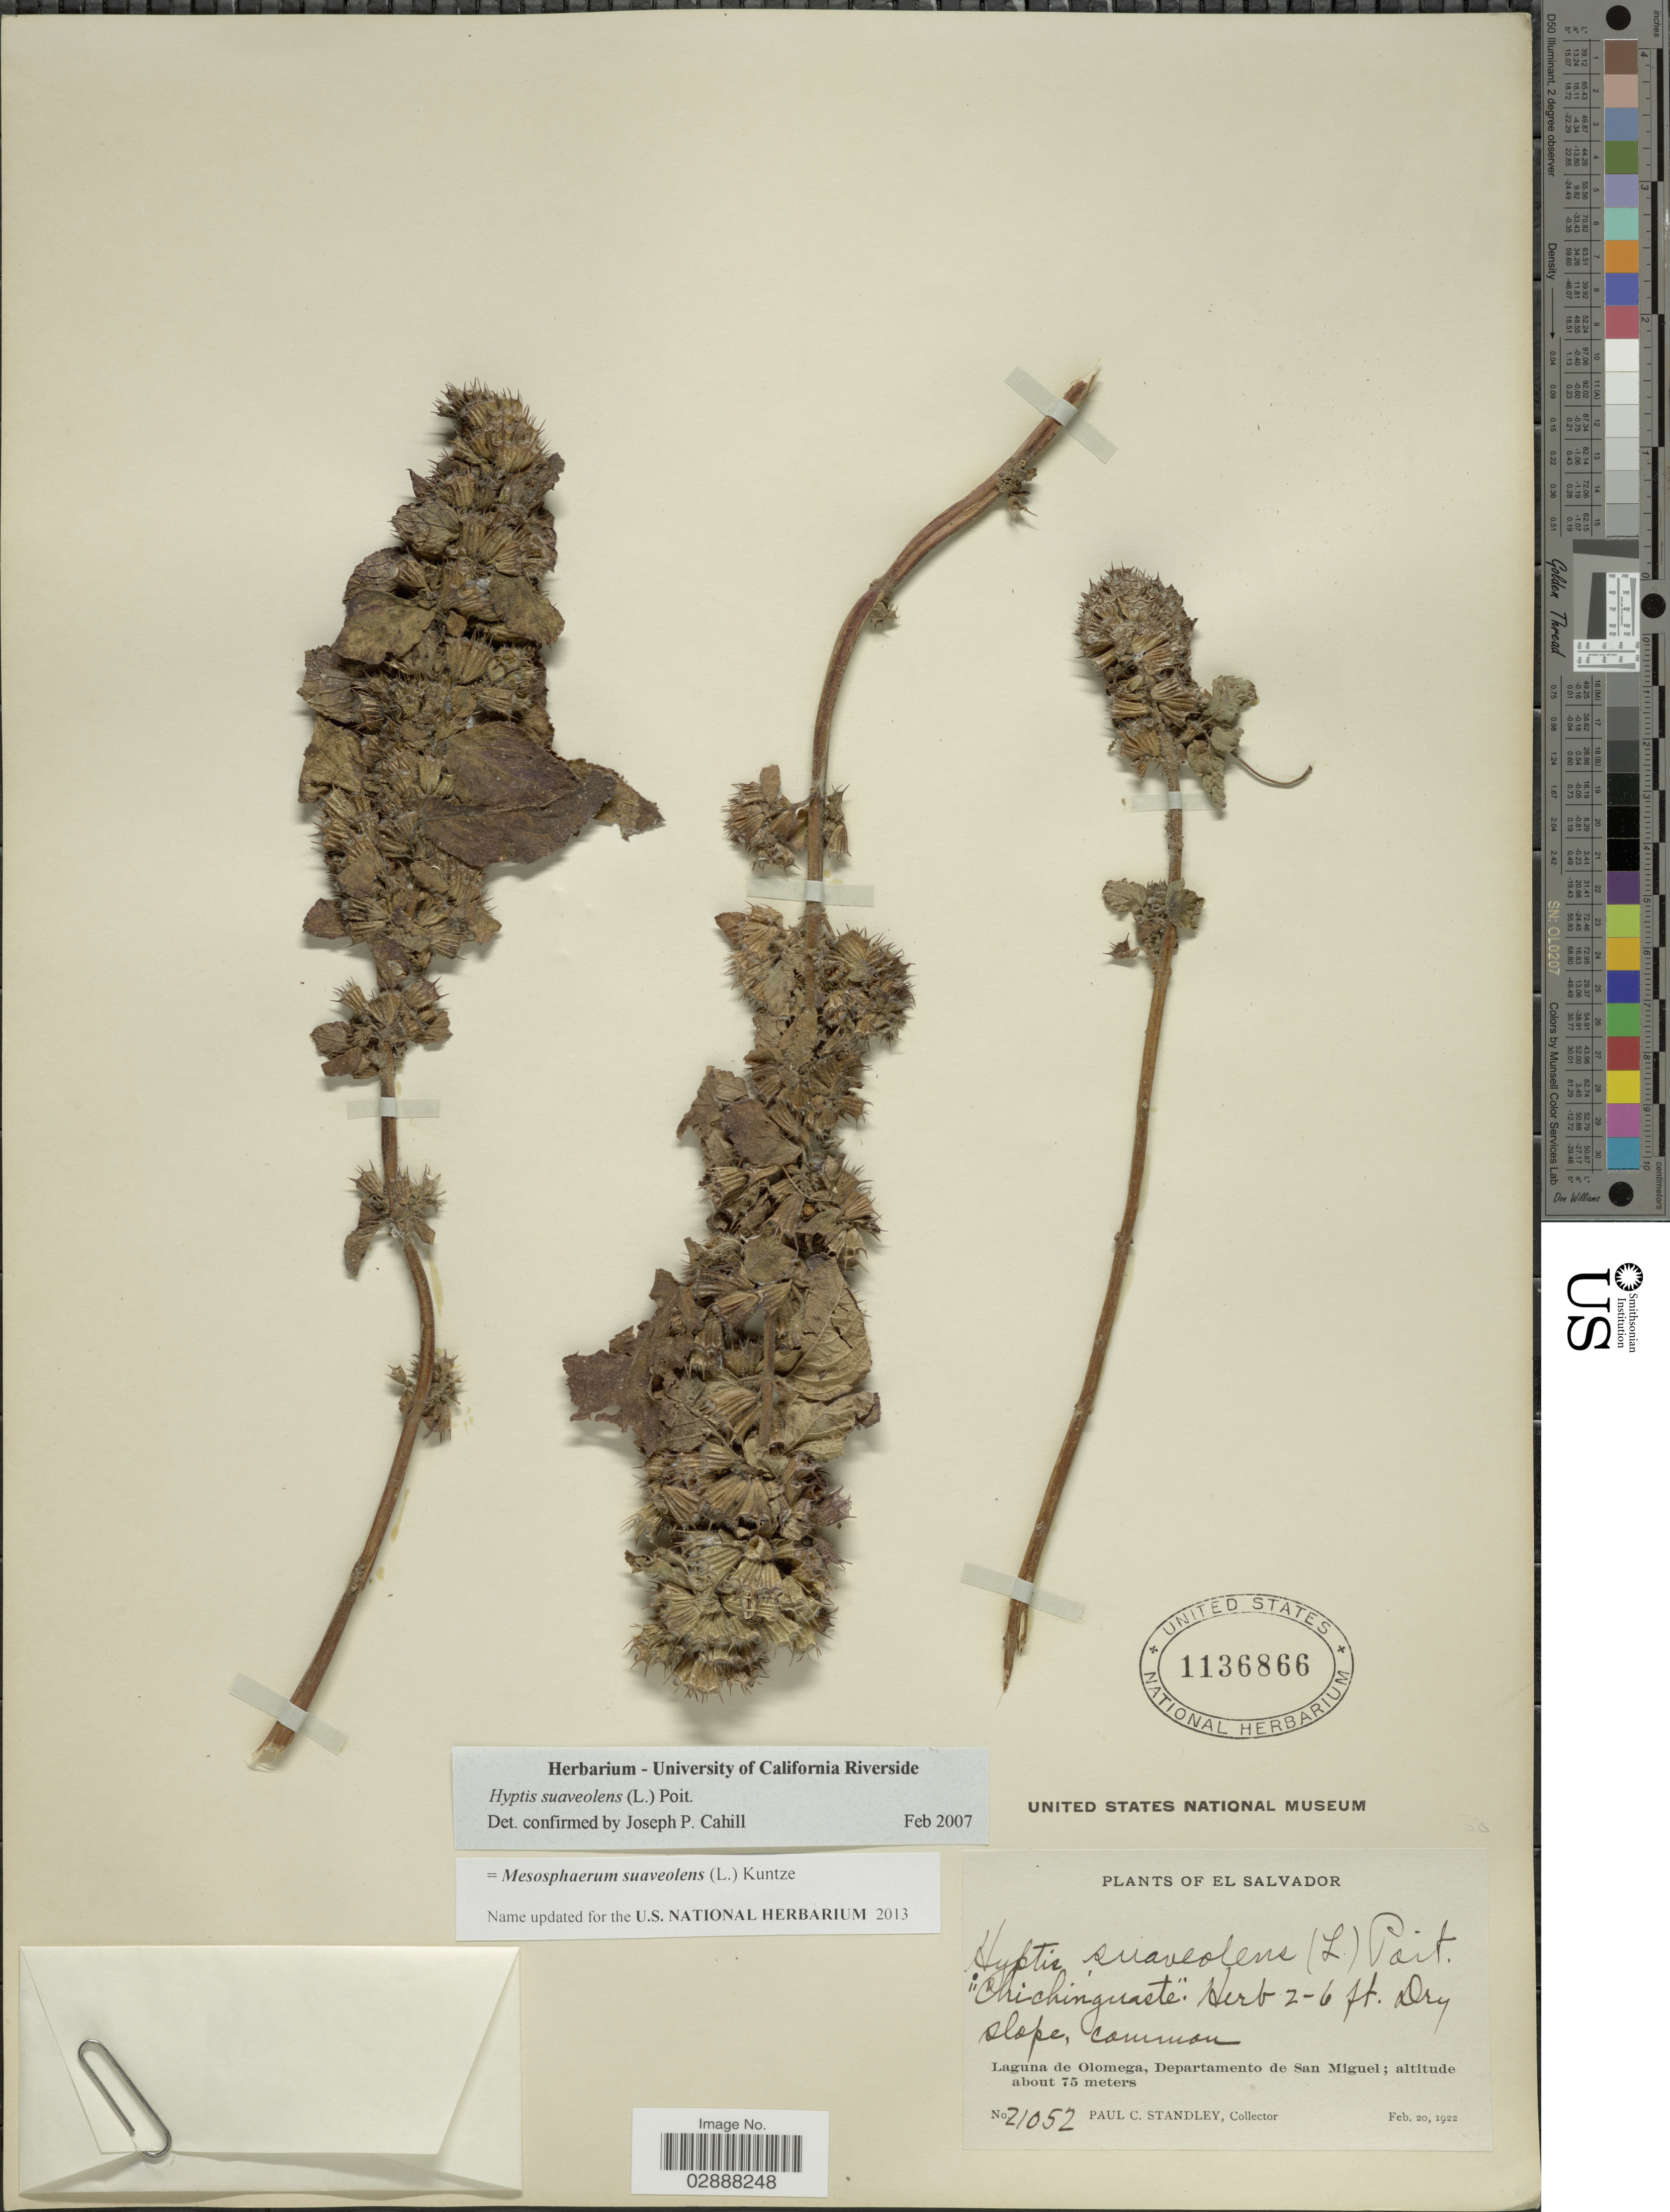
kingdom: Plantae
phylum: Tracheophyta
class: Magnoliopsida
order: Lamiales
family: Lamiaceae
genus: Mesosphaerum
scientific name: Mesosphaerum suaveolens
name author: (L.) Kuntze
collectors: P. C. Standley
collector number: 21052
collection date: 1922-02-20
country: El Salvador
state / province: San Miguel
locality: Laguna de Olomega, Departamento de San Miguel.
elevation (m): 75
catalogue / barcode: US 1136866